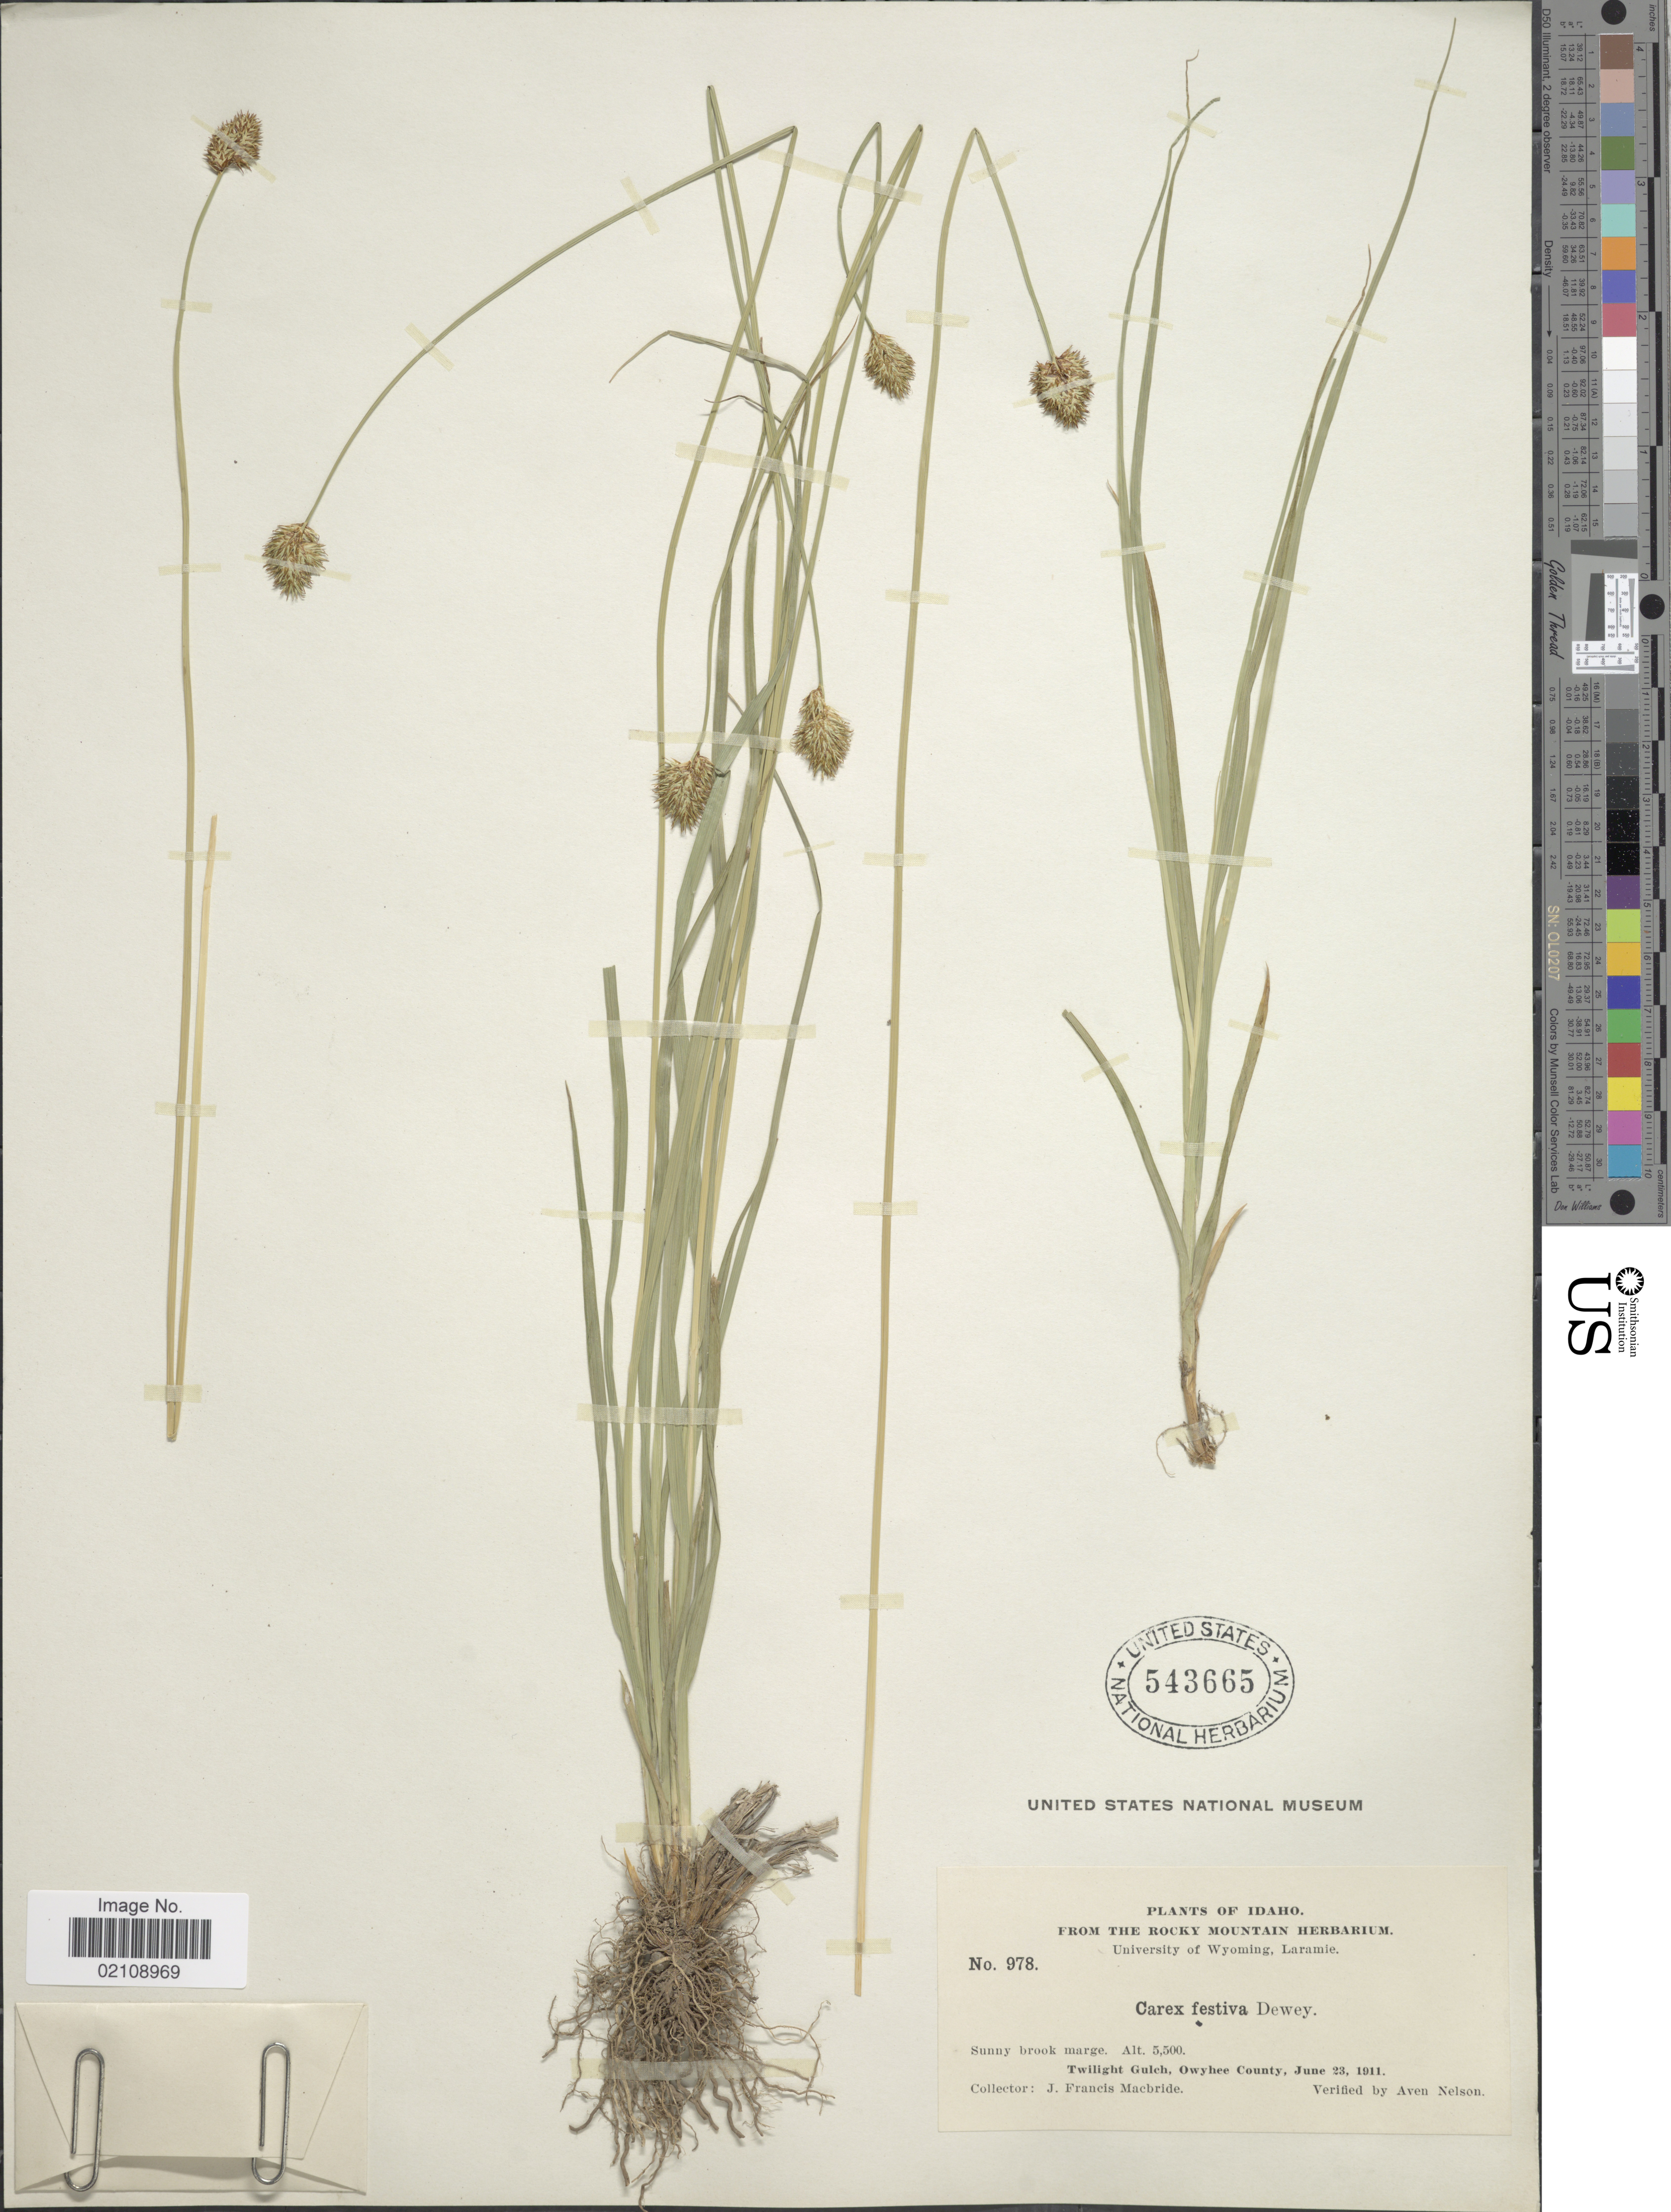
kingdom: Plantae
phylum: Tracheophyta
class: Liliopsida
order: Poales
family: Cyperaceae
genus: Carex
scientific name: Carex microptera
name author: Mack.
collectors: J. F. Macbride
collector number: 978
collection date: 1911-06-23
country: United States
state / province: Idaho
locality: Twilight Gulch, Owyhee County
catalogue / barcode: US 543665